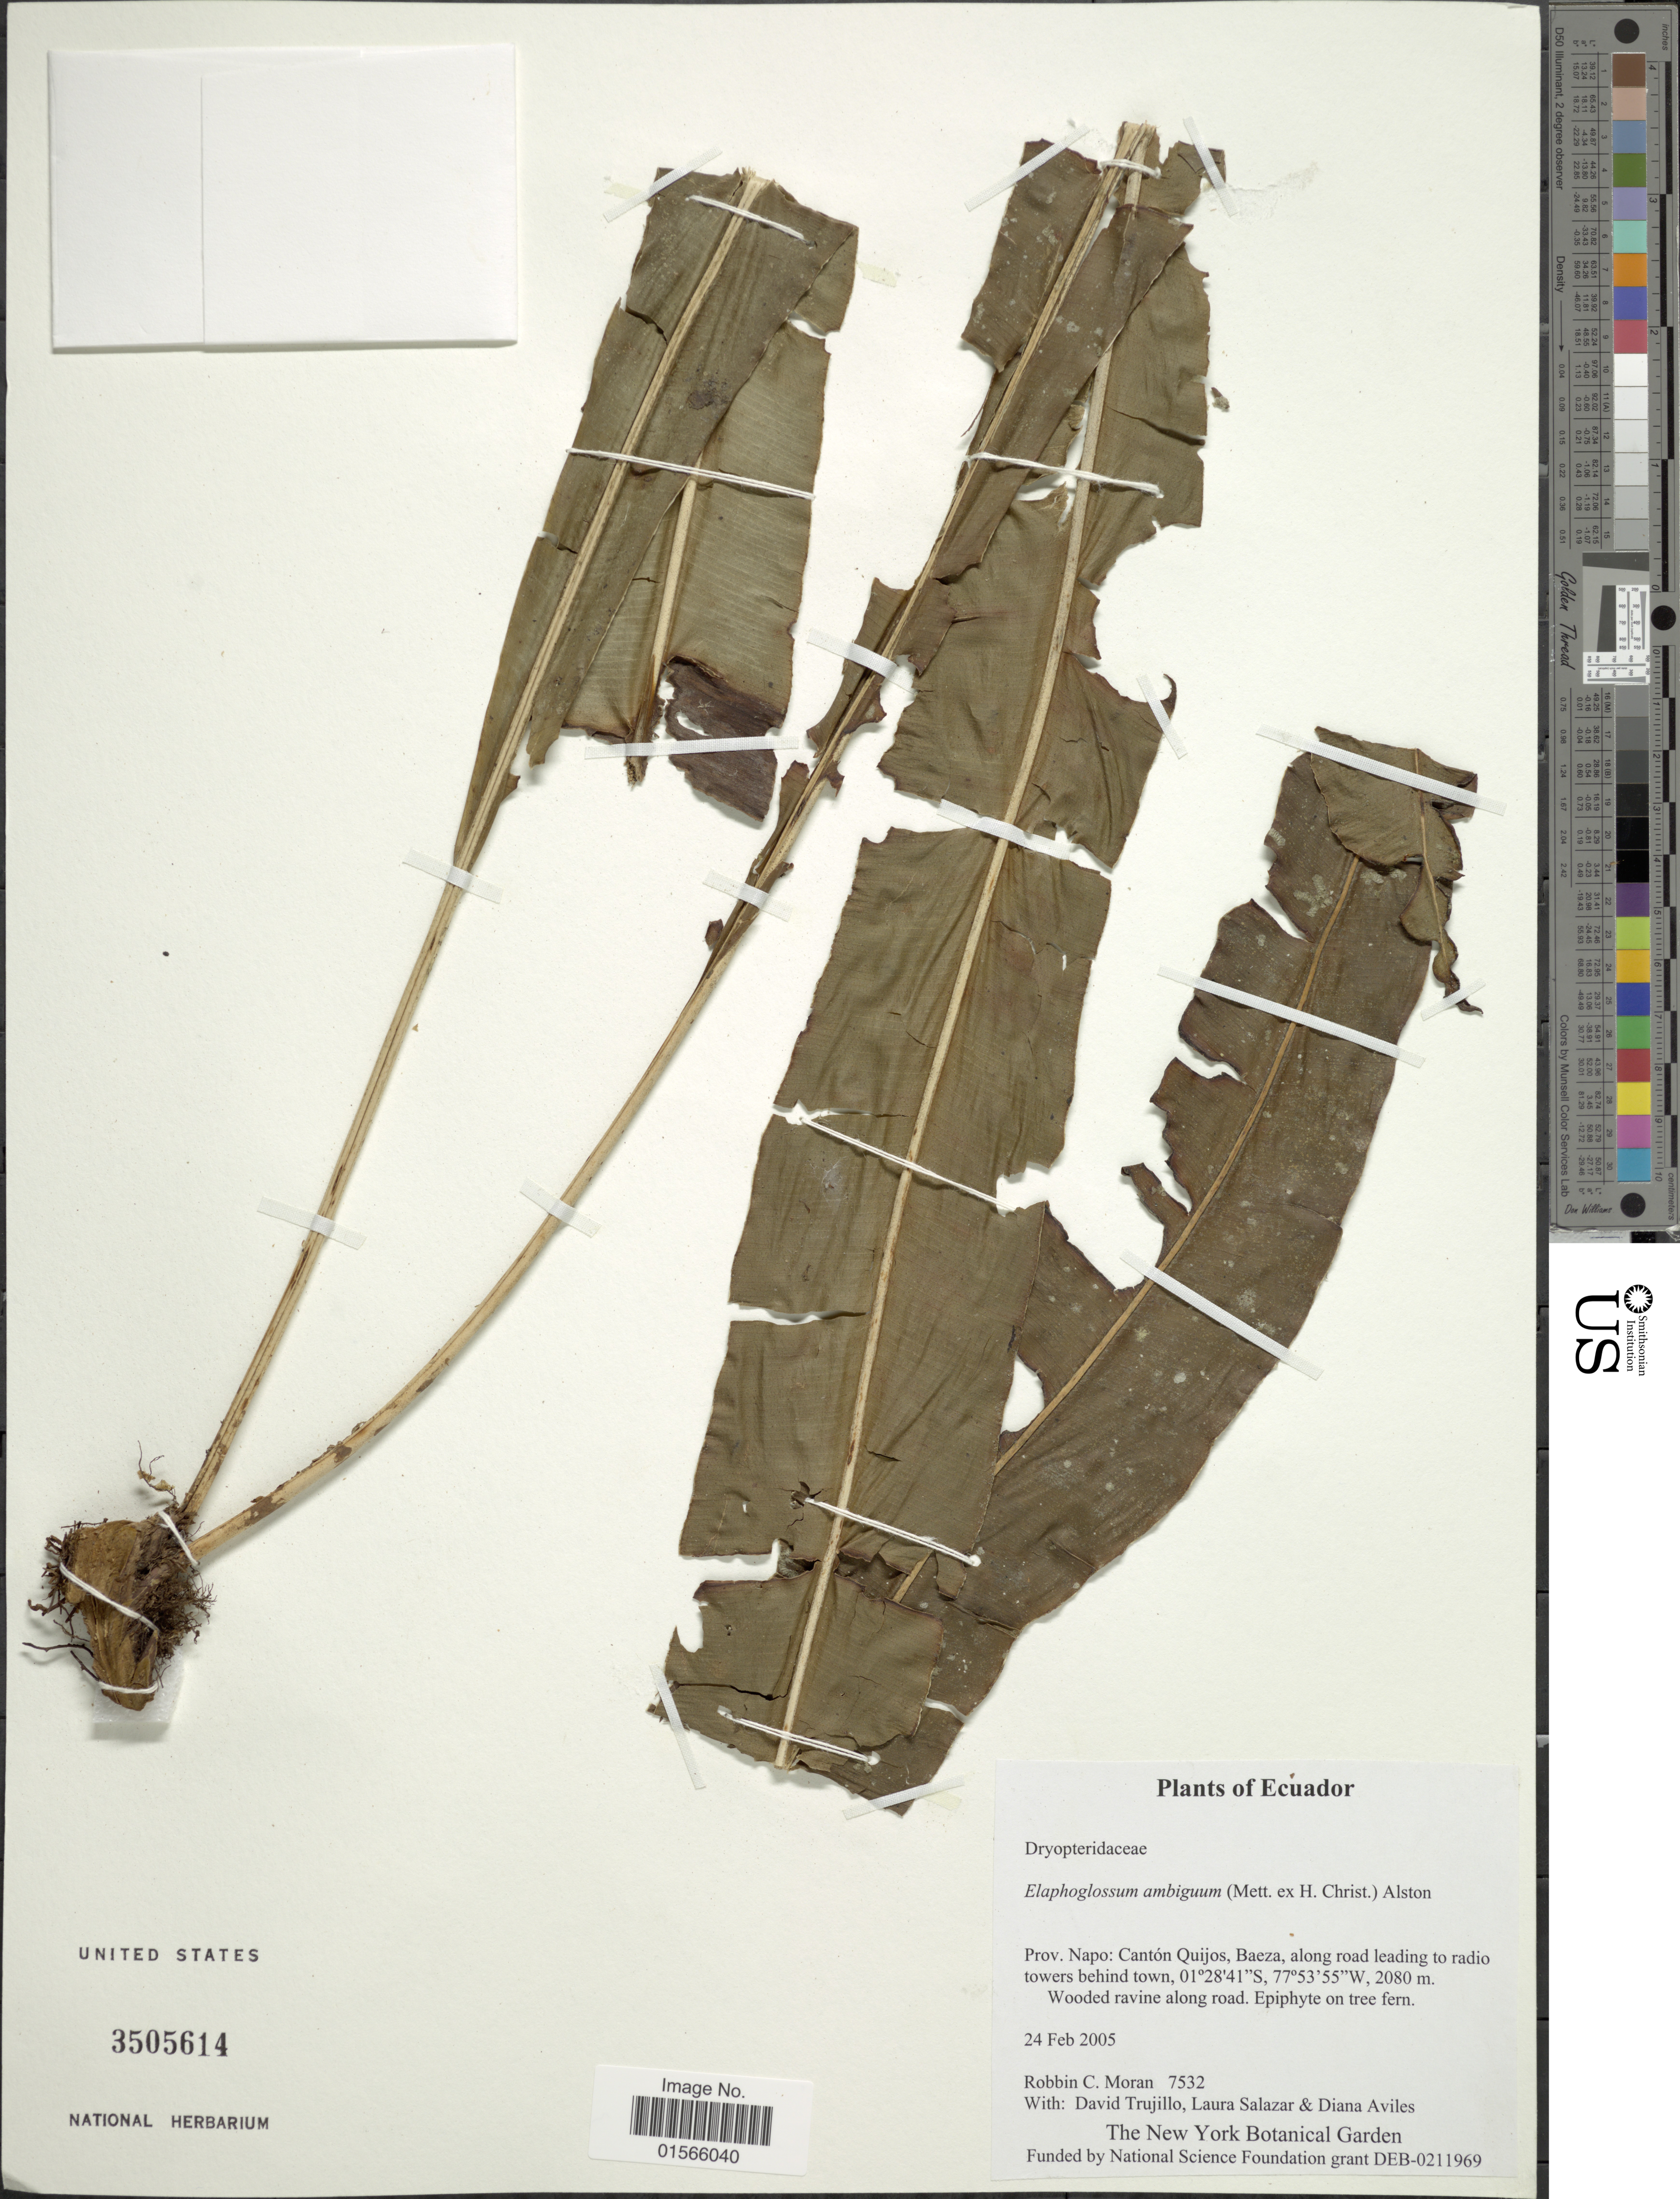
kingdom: Plantae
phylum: Tracheophyta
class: Polypodiopsida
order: Polypodiales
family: Dryopteridaceae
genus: Elaphoglossum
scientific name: Elaphoglossum vascoae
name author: F.B. Matos & R.C. Moran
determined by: Moran, R. C.; Matos, F. B.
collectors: R. C. Moran, D. Trujillo, L. Salazar & D. Aviles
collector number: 7532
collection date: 2005-02-24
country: Ecuador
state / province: Napo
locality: Cantón Quijos, Baeza, along road leading to radio towers behind town, Wooded ravine along road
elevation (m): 2080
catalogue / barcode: US 3505614